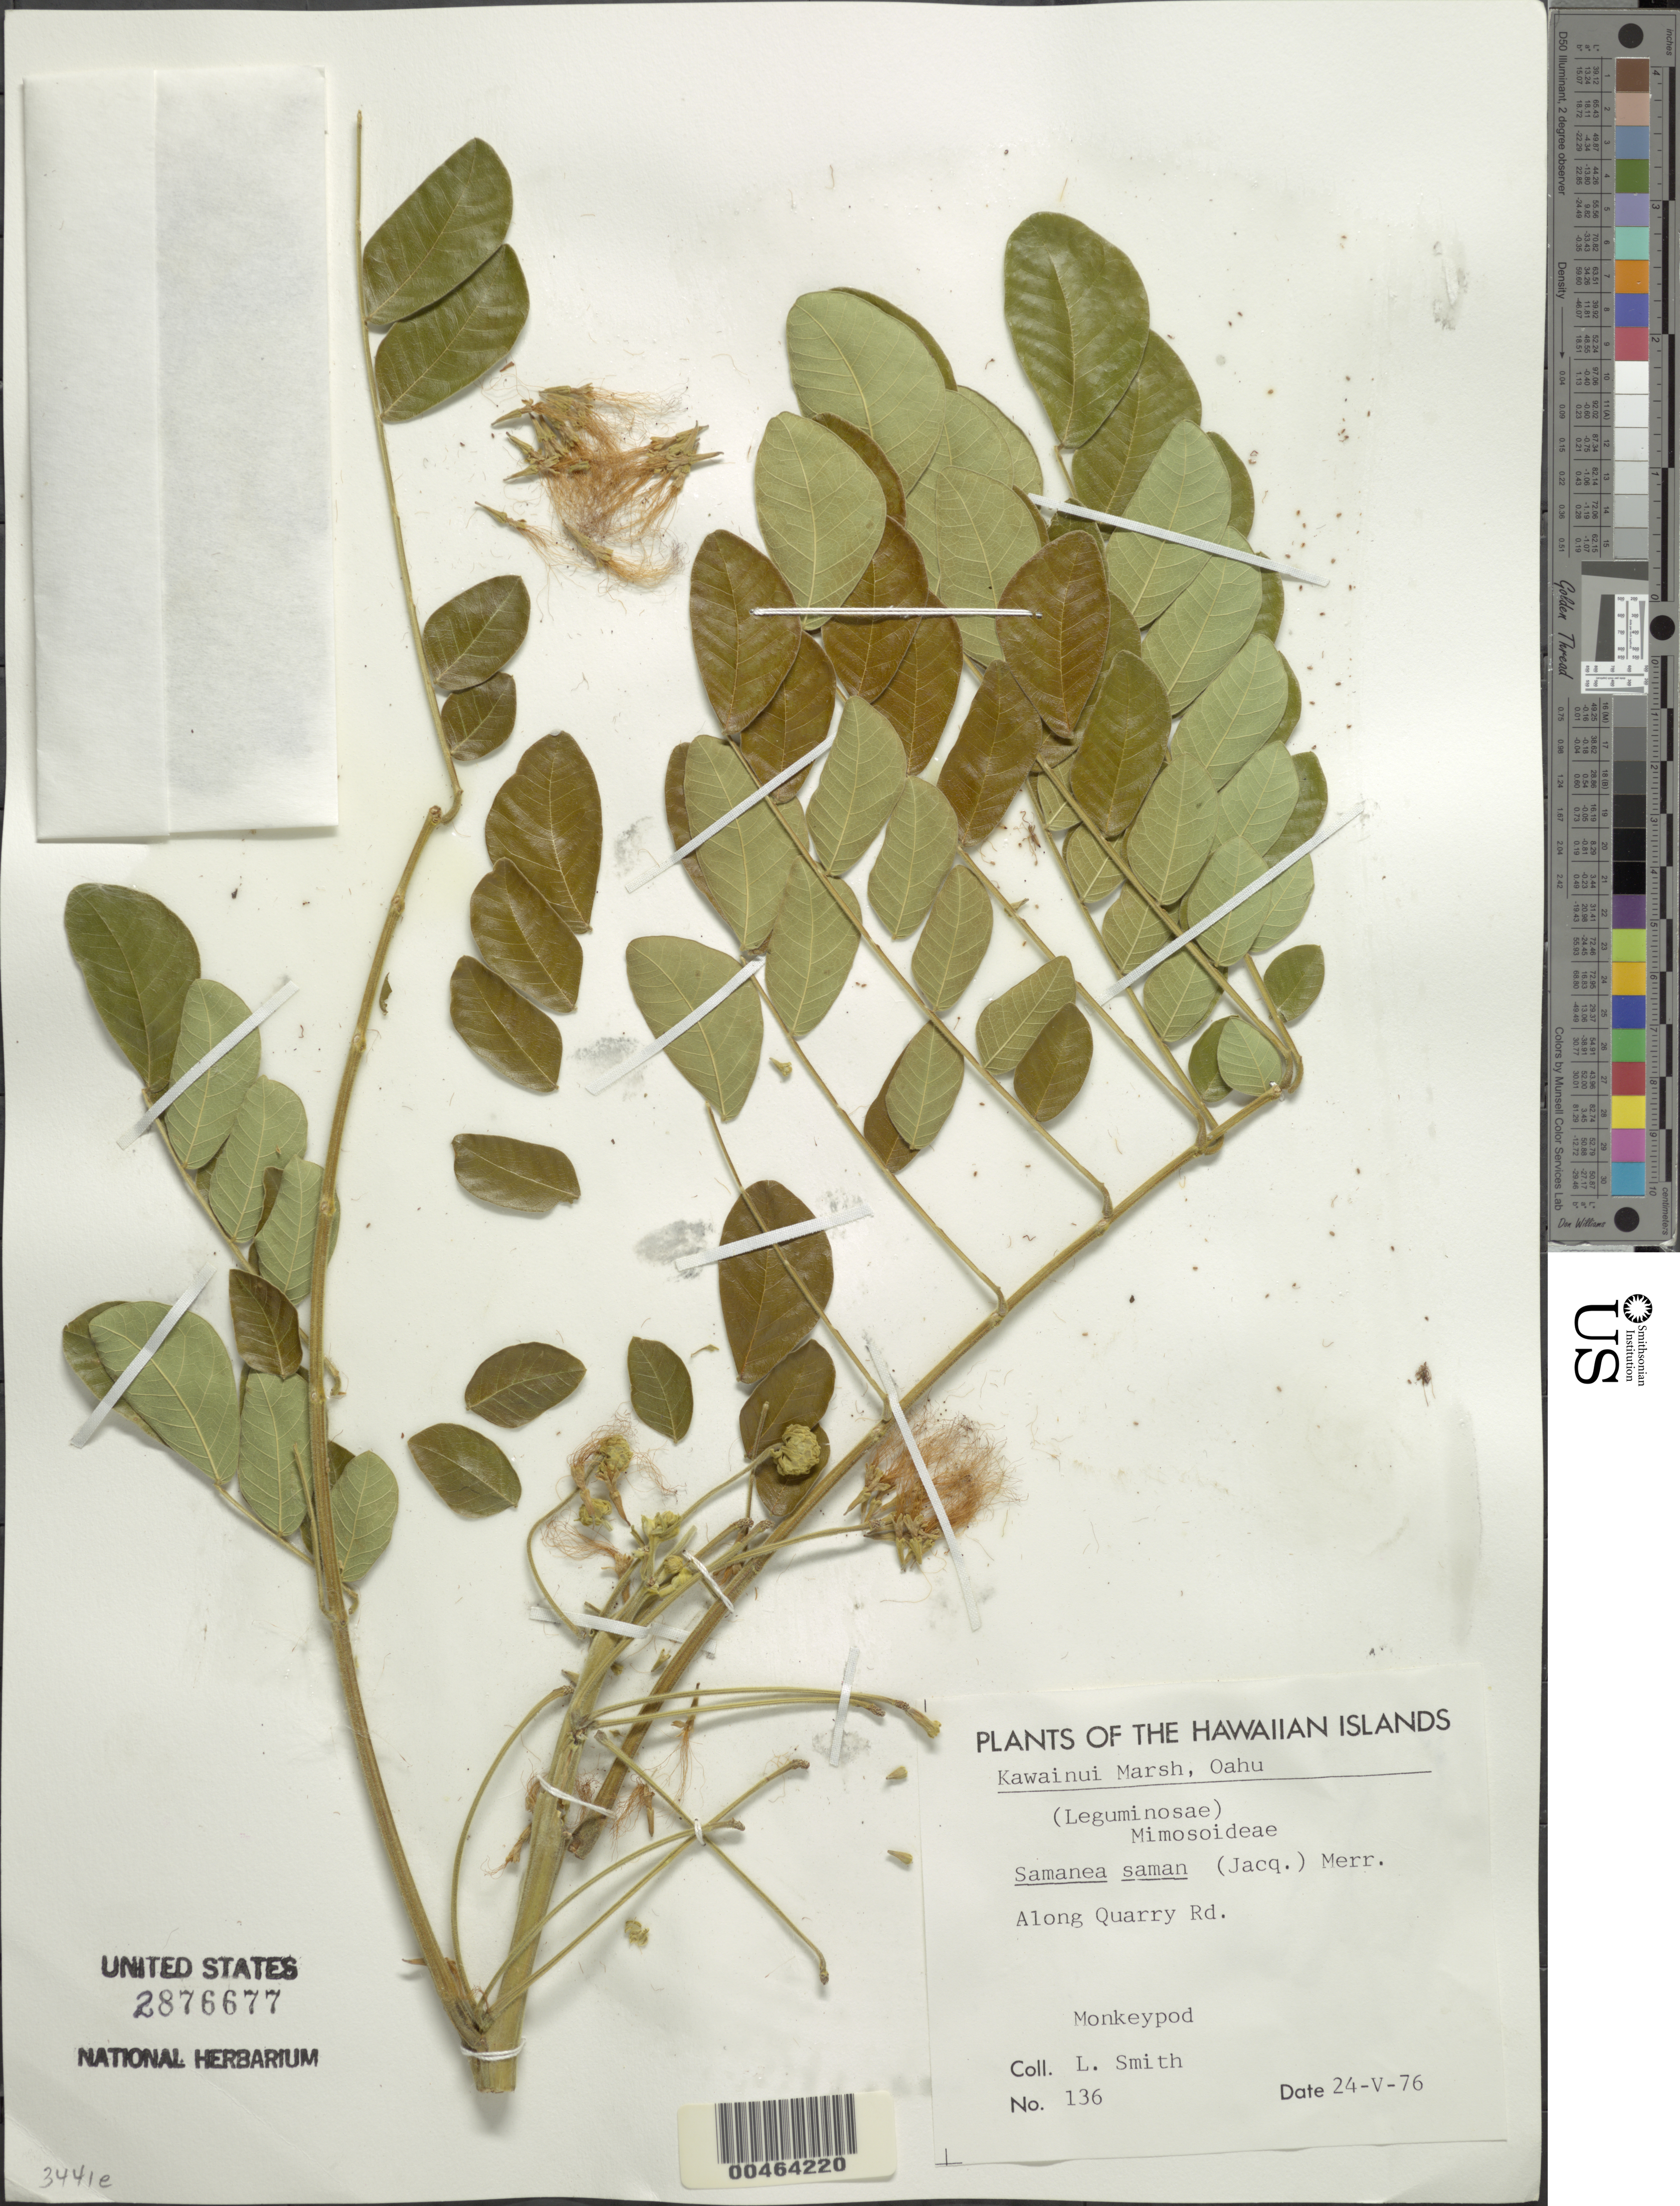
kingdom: Plantae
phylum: Tracheophyta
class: Magnoliopsida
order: Fabales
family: Fabaceae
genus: Samanea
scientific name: Samanea saman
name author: (Jacq.) Merr.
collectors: L. Smith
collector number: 136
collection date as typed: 24 May 1976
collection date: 1976-05-24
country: United States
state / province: Hawaii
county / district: Honolulu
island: Oahu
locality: Kawainui Marsh, along Quarry Rd.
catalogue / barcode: US 2876677